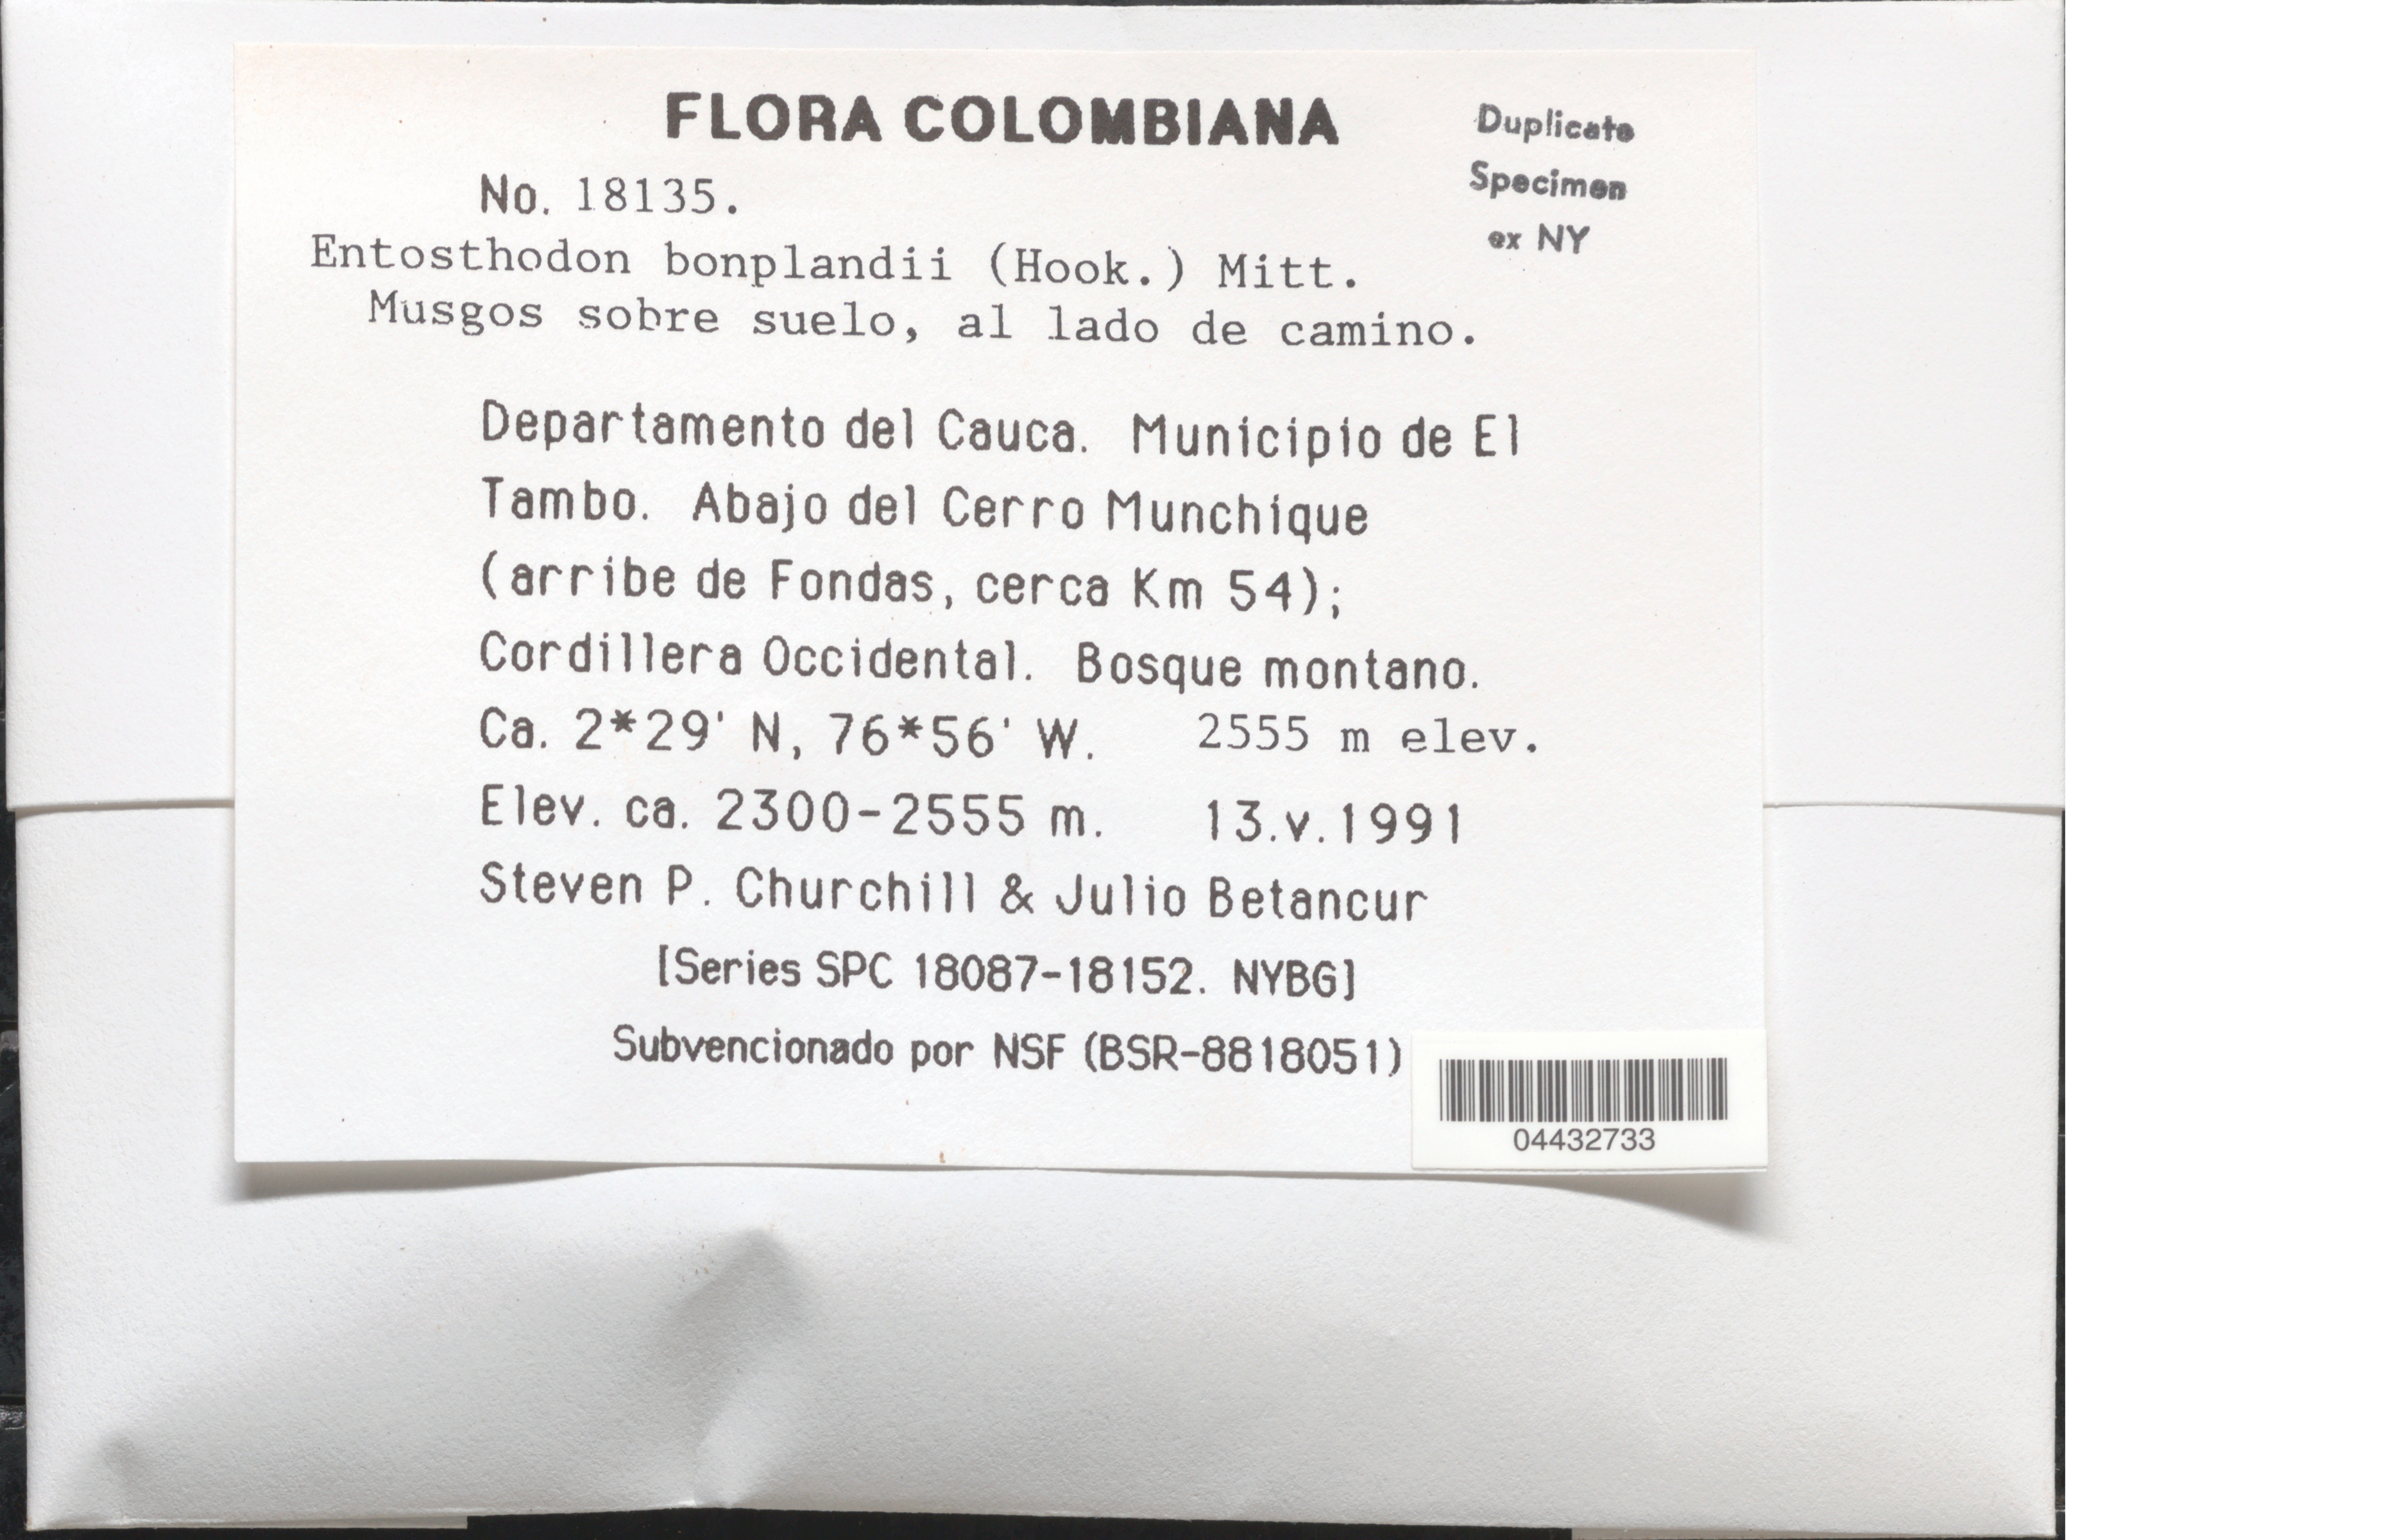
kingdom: Plantae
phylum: Bryophyta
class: Bryopsida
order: Funariales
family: Funariaceae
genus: Funaria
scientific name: Funaria bonplandii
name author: (Hook.) Broth.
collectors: S. Churchill & J. Betancur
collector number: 18135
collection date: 1991-05-13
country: Colombia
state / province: Cauca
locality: Departamento del Cauca. Municipio de El Tambo. Abajo del Cerro Munchique (arribe de Fondas, cerca Km 54); Cordillera Occidental.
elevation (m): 2555